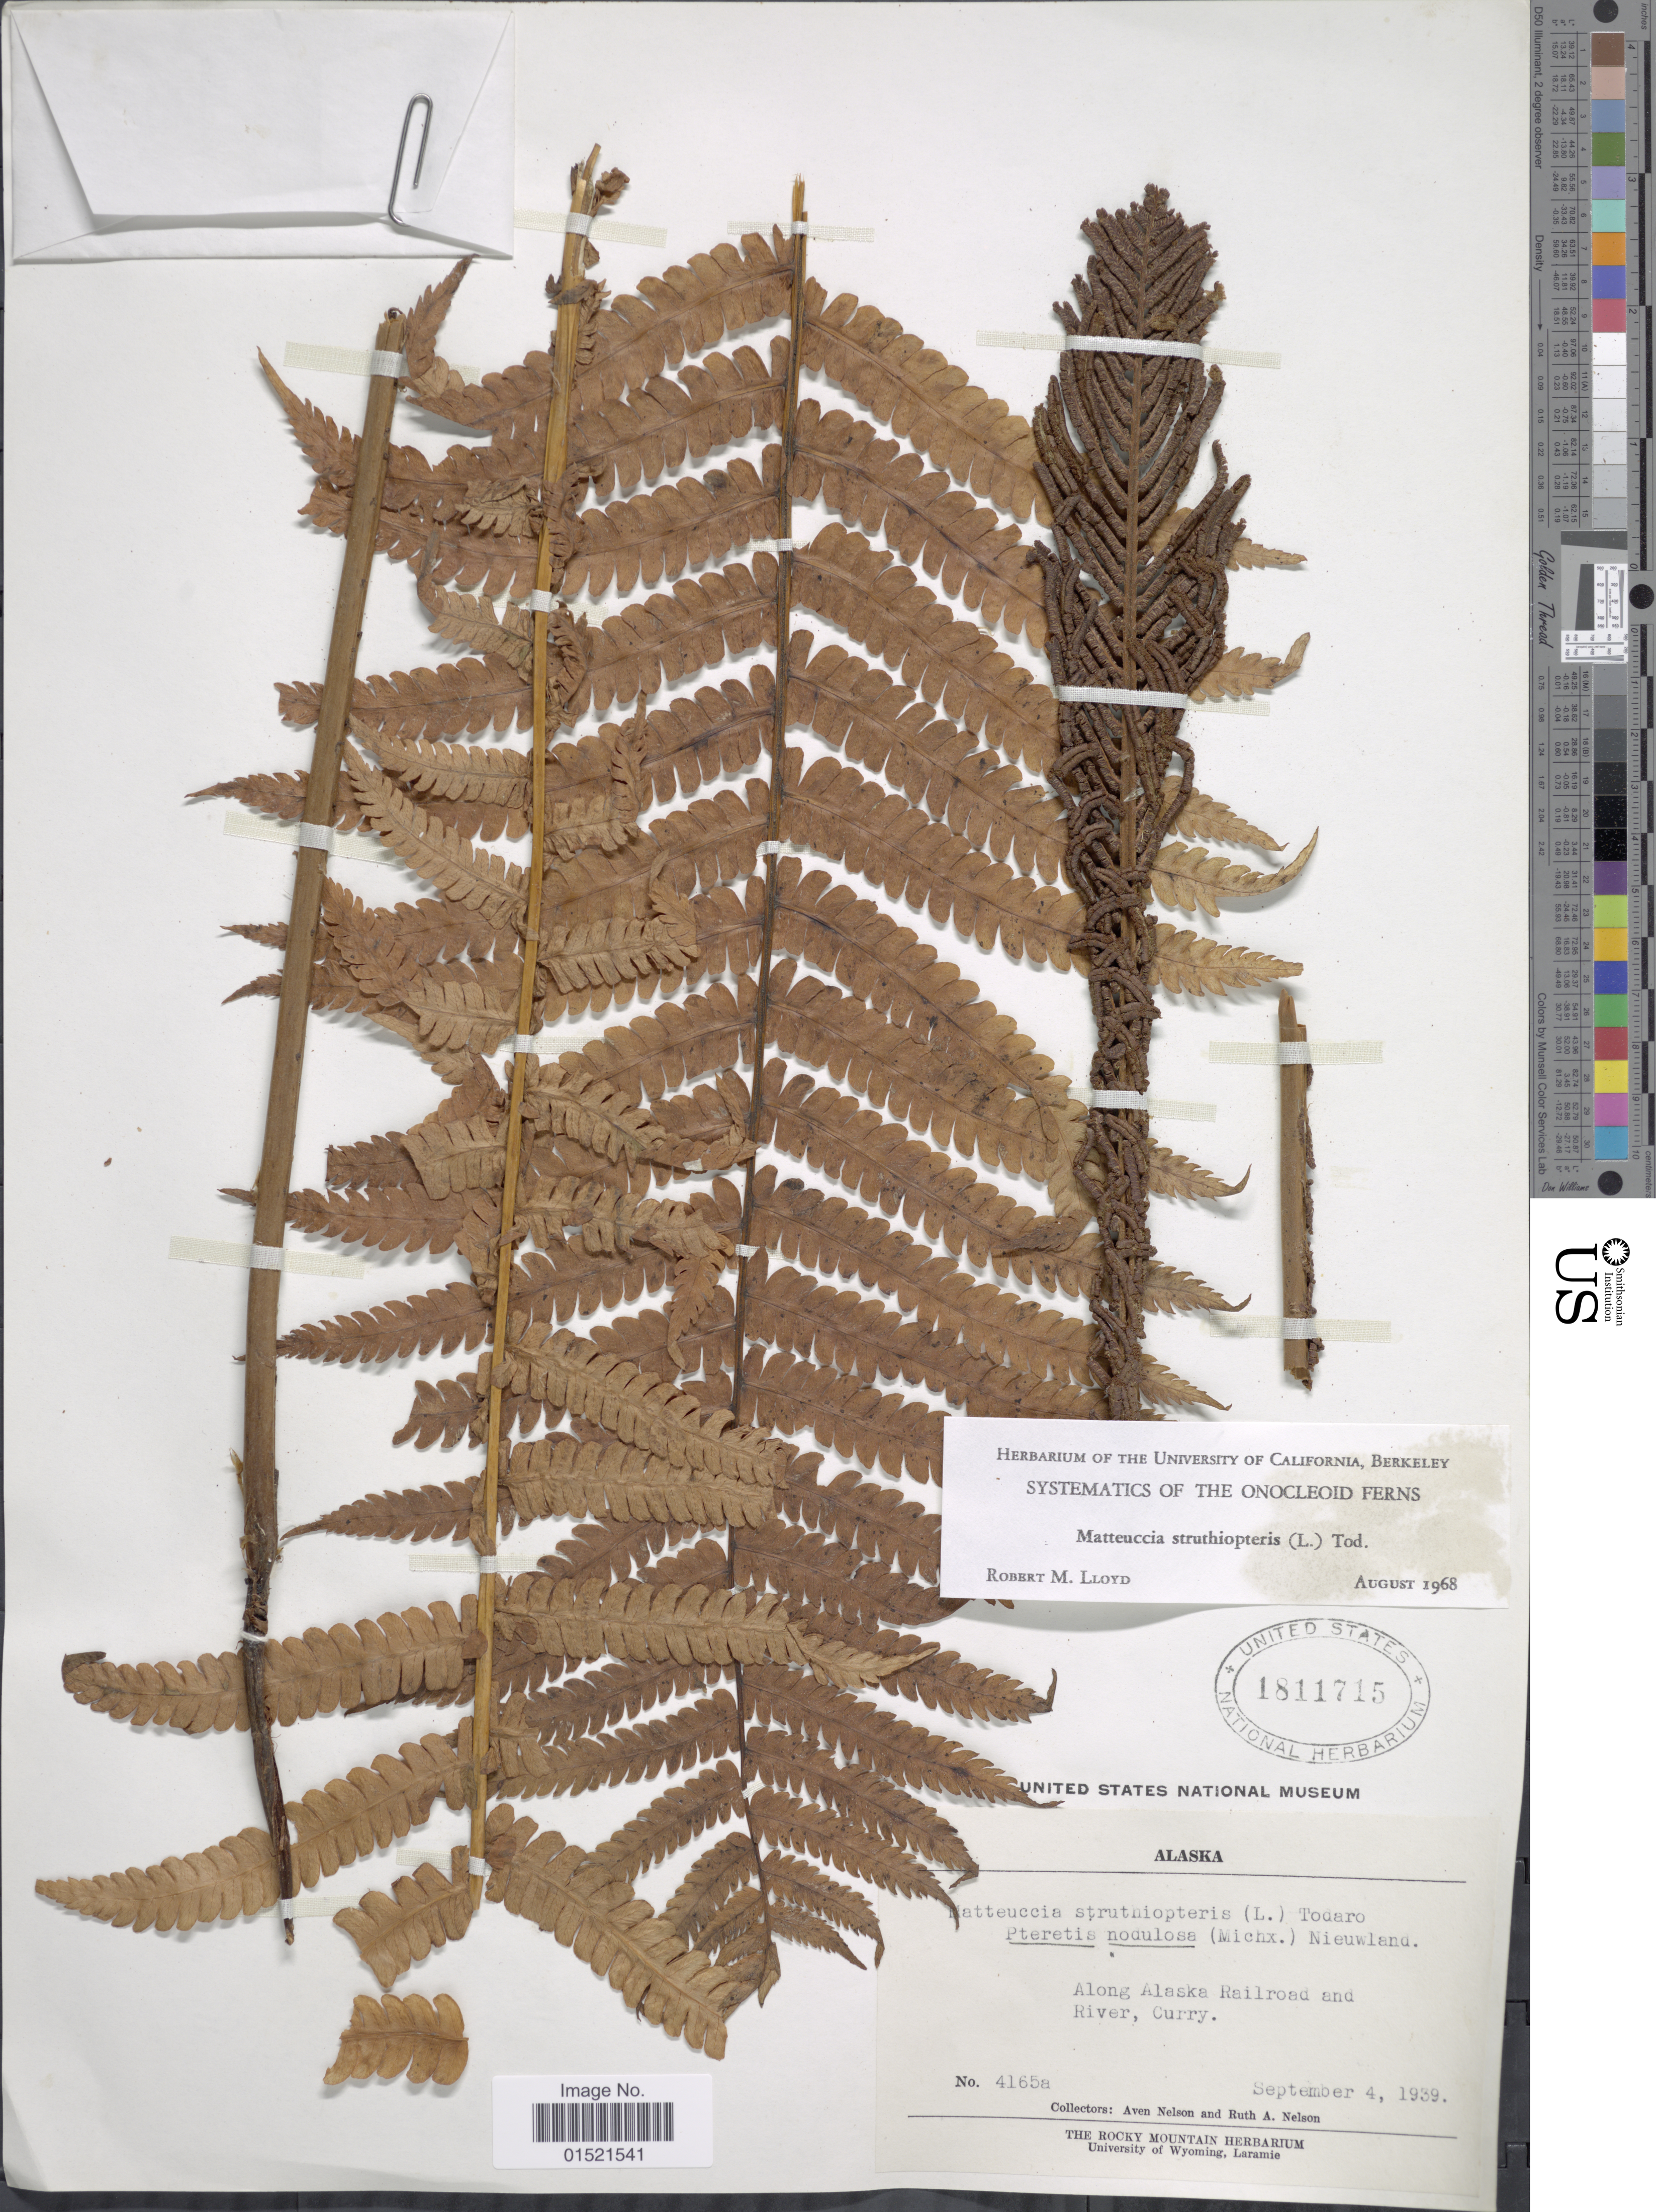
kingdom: Plantae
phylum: Tracheophyta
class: Polypodiopsida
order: Polypodiales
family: Onocleaceae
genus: Matteuccia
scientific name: Matteuccia struthiopteris var. pensylvanica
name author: (Willd.) C.V. Morton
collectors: A. Nelson & R. A. Nelson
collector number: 4165a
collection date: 1939-09-04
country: United States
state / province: Alaska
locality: Along Alaska Railroad and river, Curry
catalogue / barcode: US 1811715